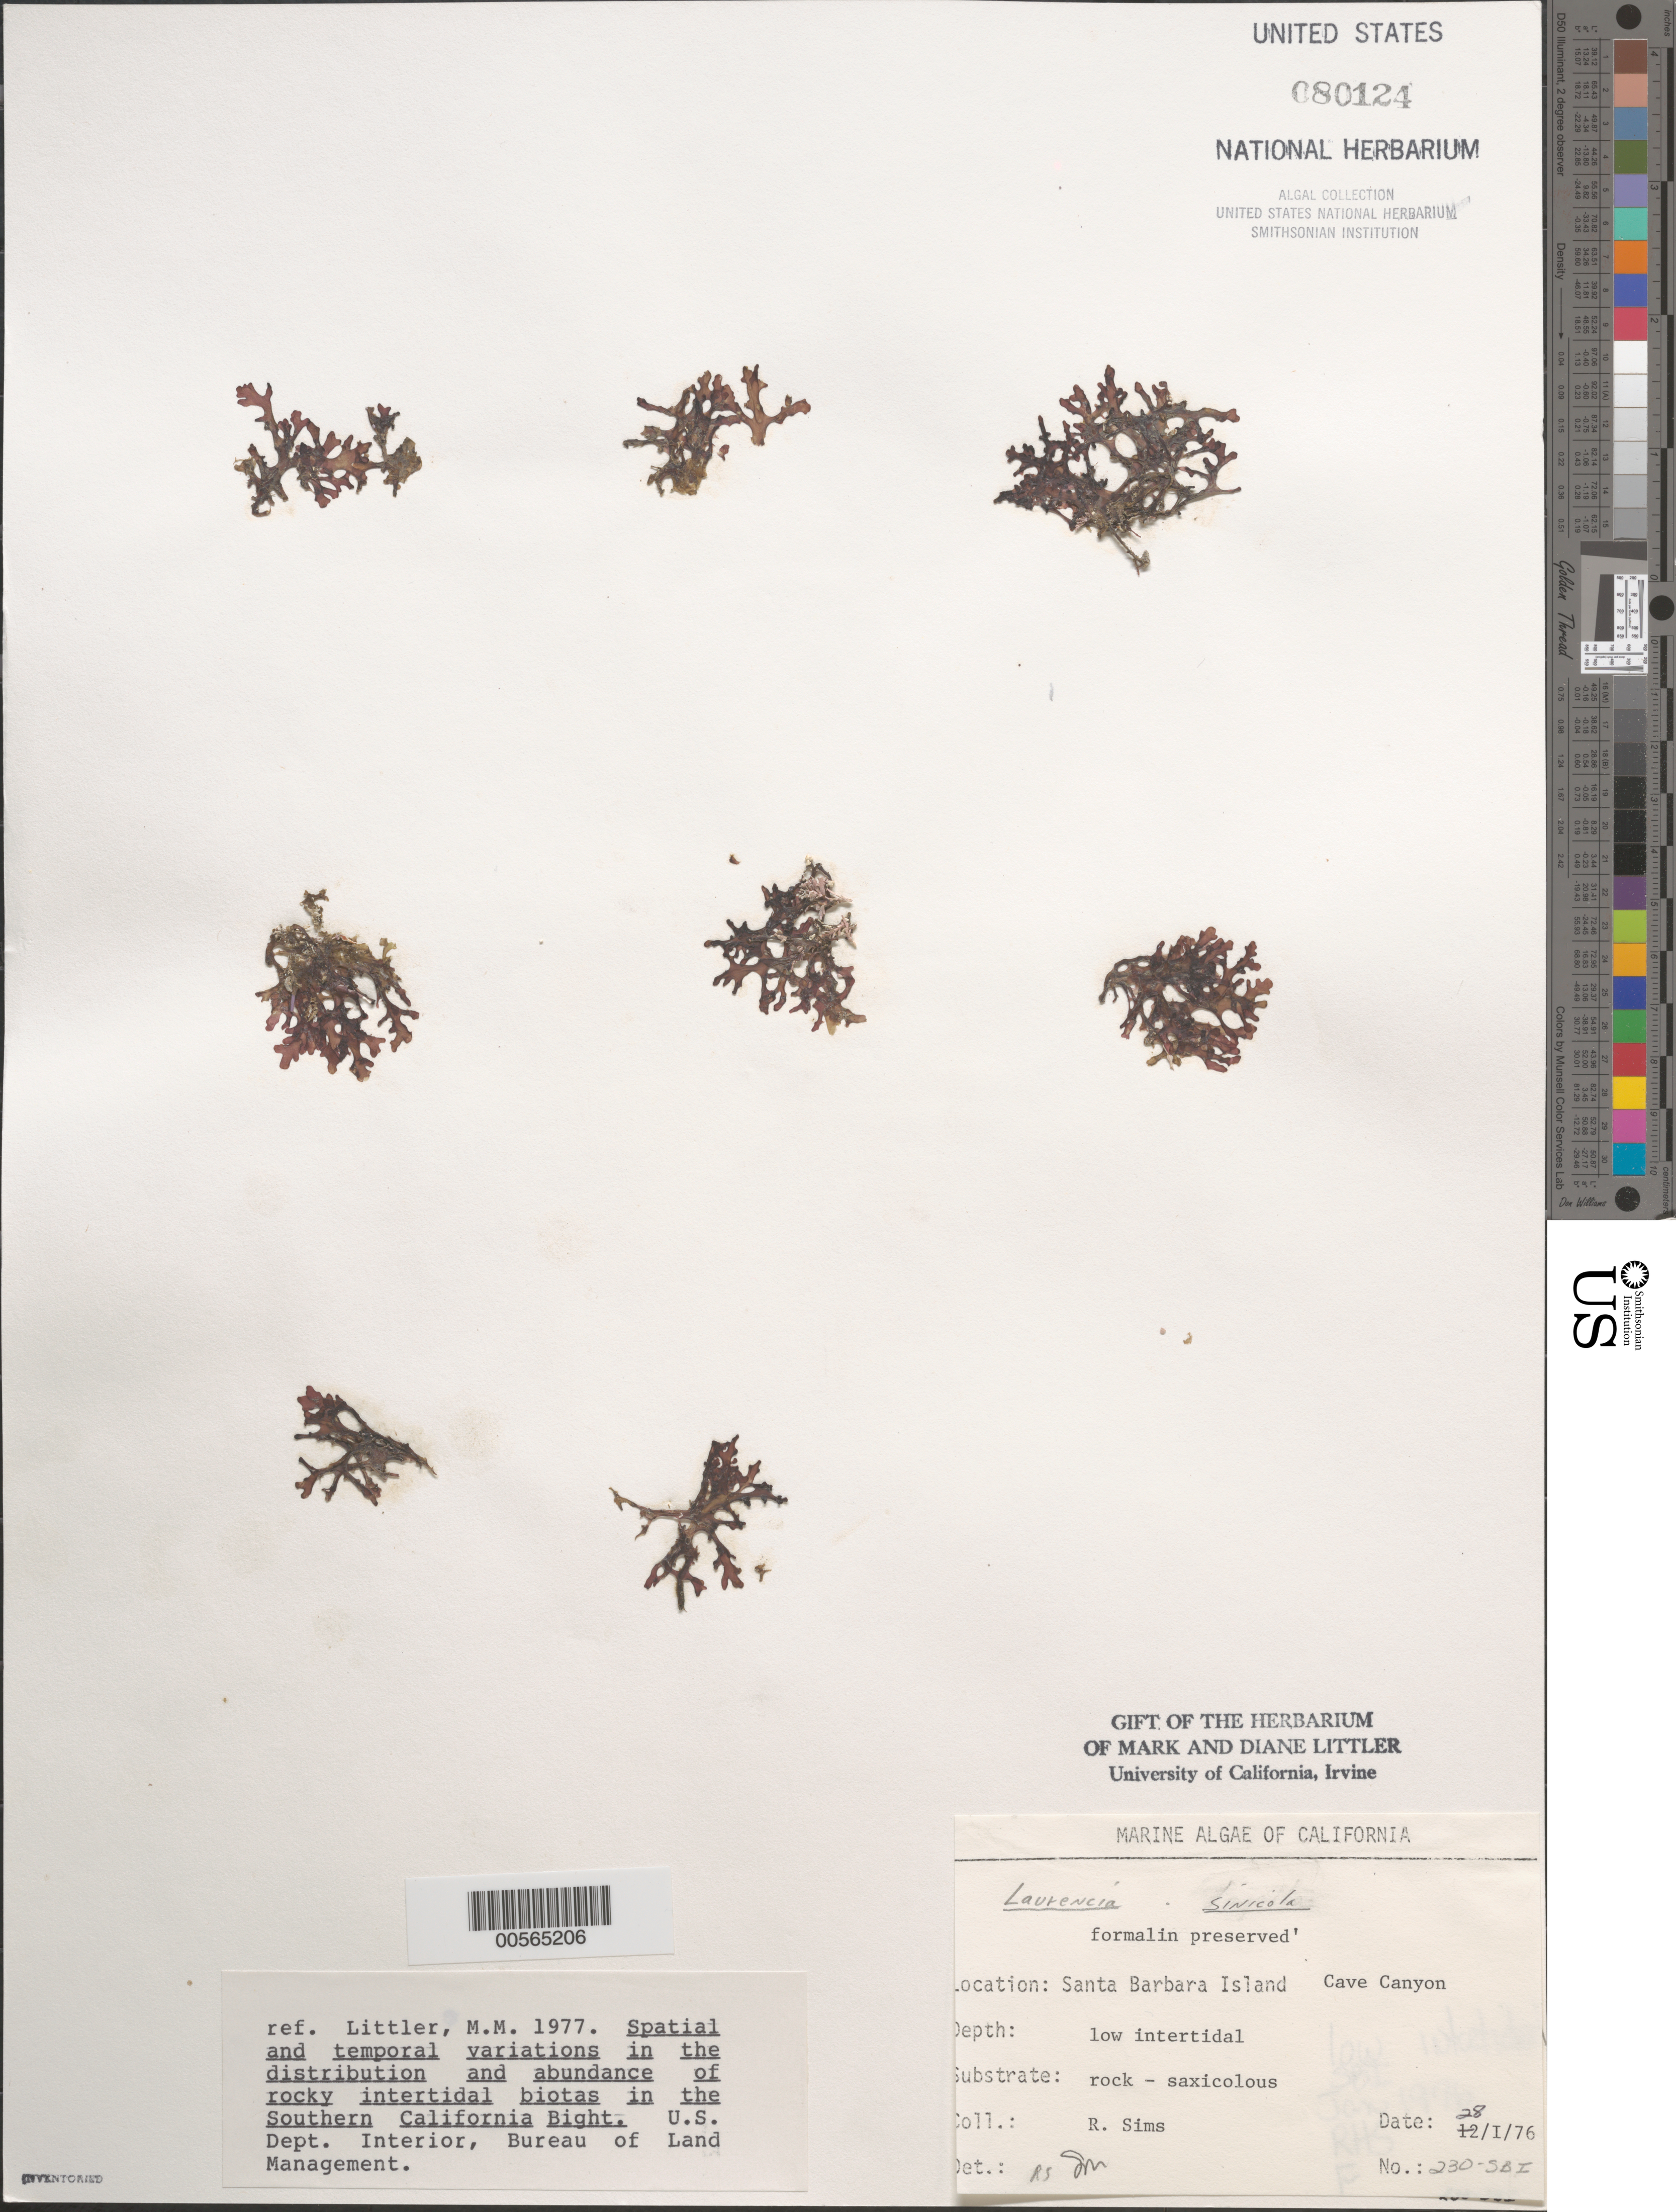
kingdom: Plantae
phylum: Rhodophyta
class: Florideophyceae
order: Ceramiales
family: Rhodomelaceae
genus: Osmundea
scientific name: Osmundea sinicola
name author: (Setchell & N.L. Gardner) K.W. Nam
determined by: Algae name updating Project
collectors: R. H. Sims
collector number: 230-sbi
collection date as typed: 28 Jan 1976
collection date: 1976-01-28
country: United States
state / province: California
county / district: Santa Barbara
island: Santa Barbara Island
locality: Cave Canyon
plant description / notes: BLM-SOCALBIGHT Rocky Intertidal Survey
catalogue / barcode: US 80124